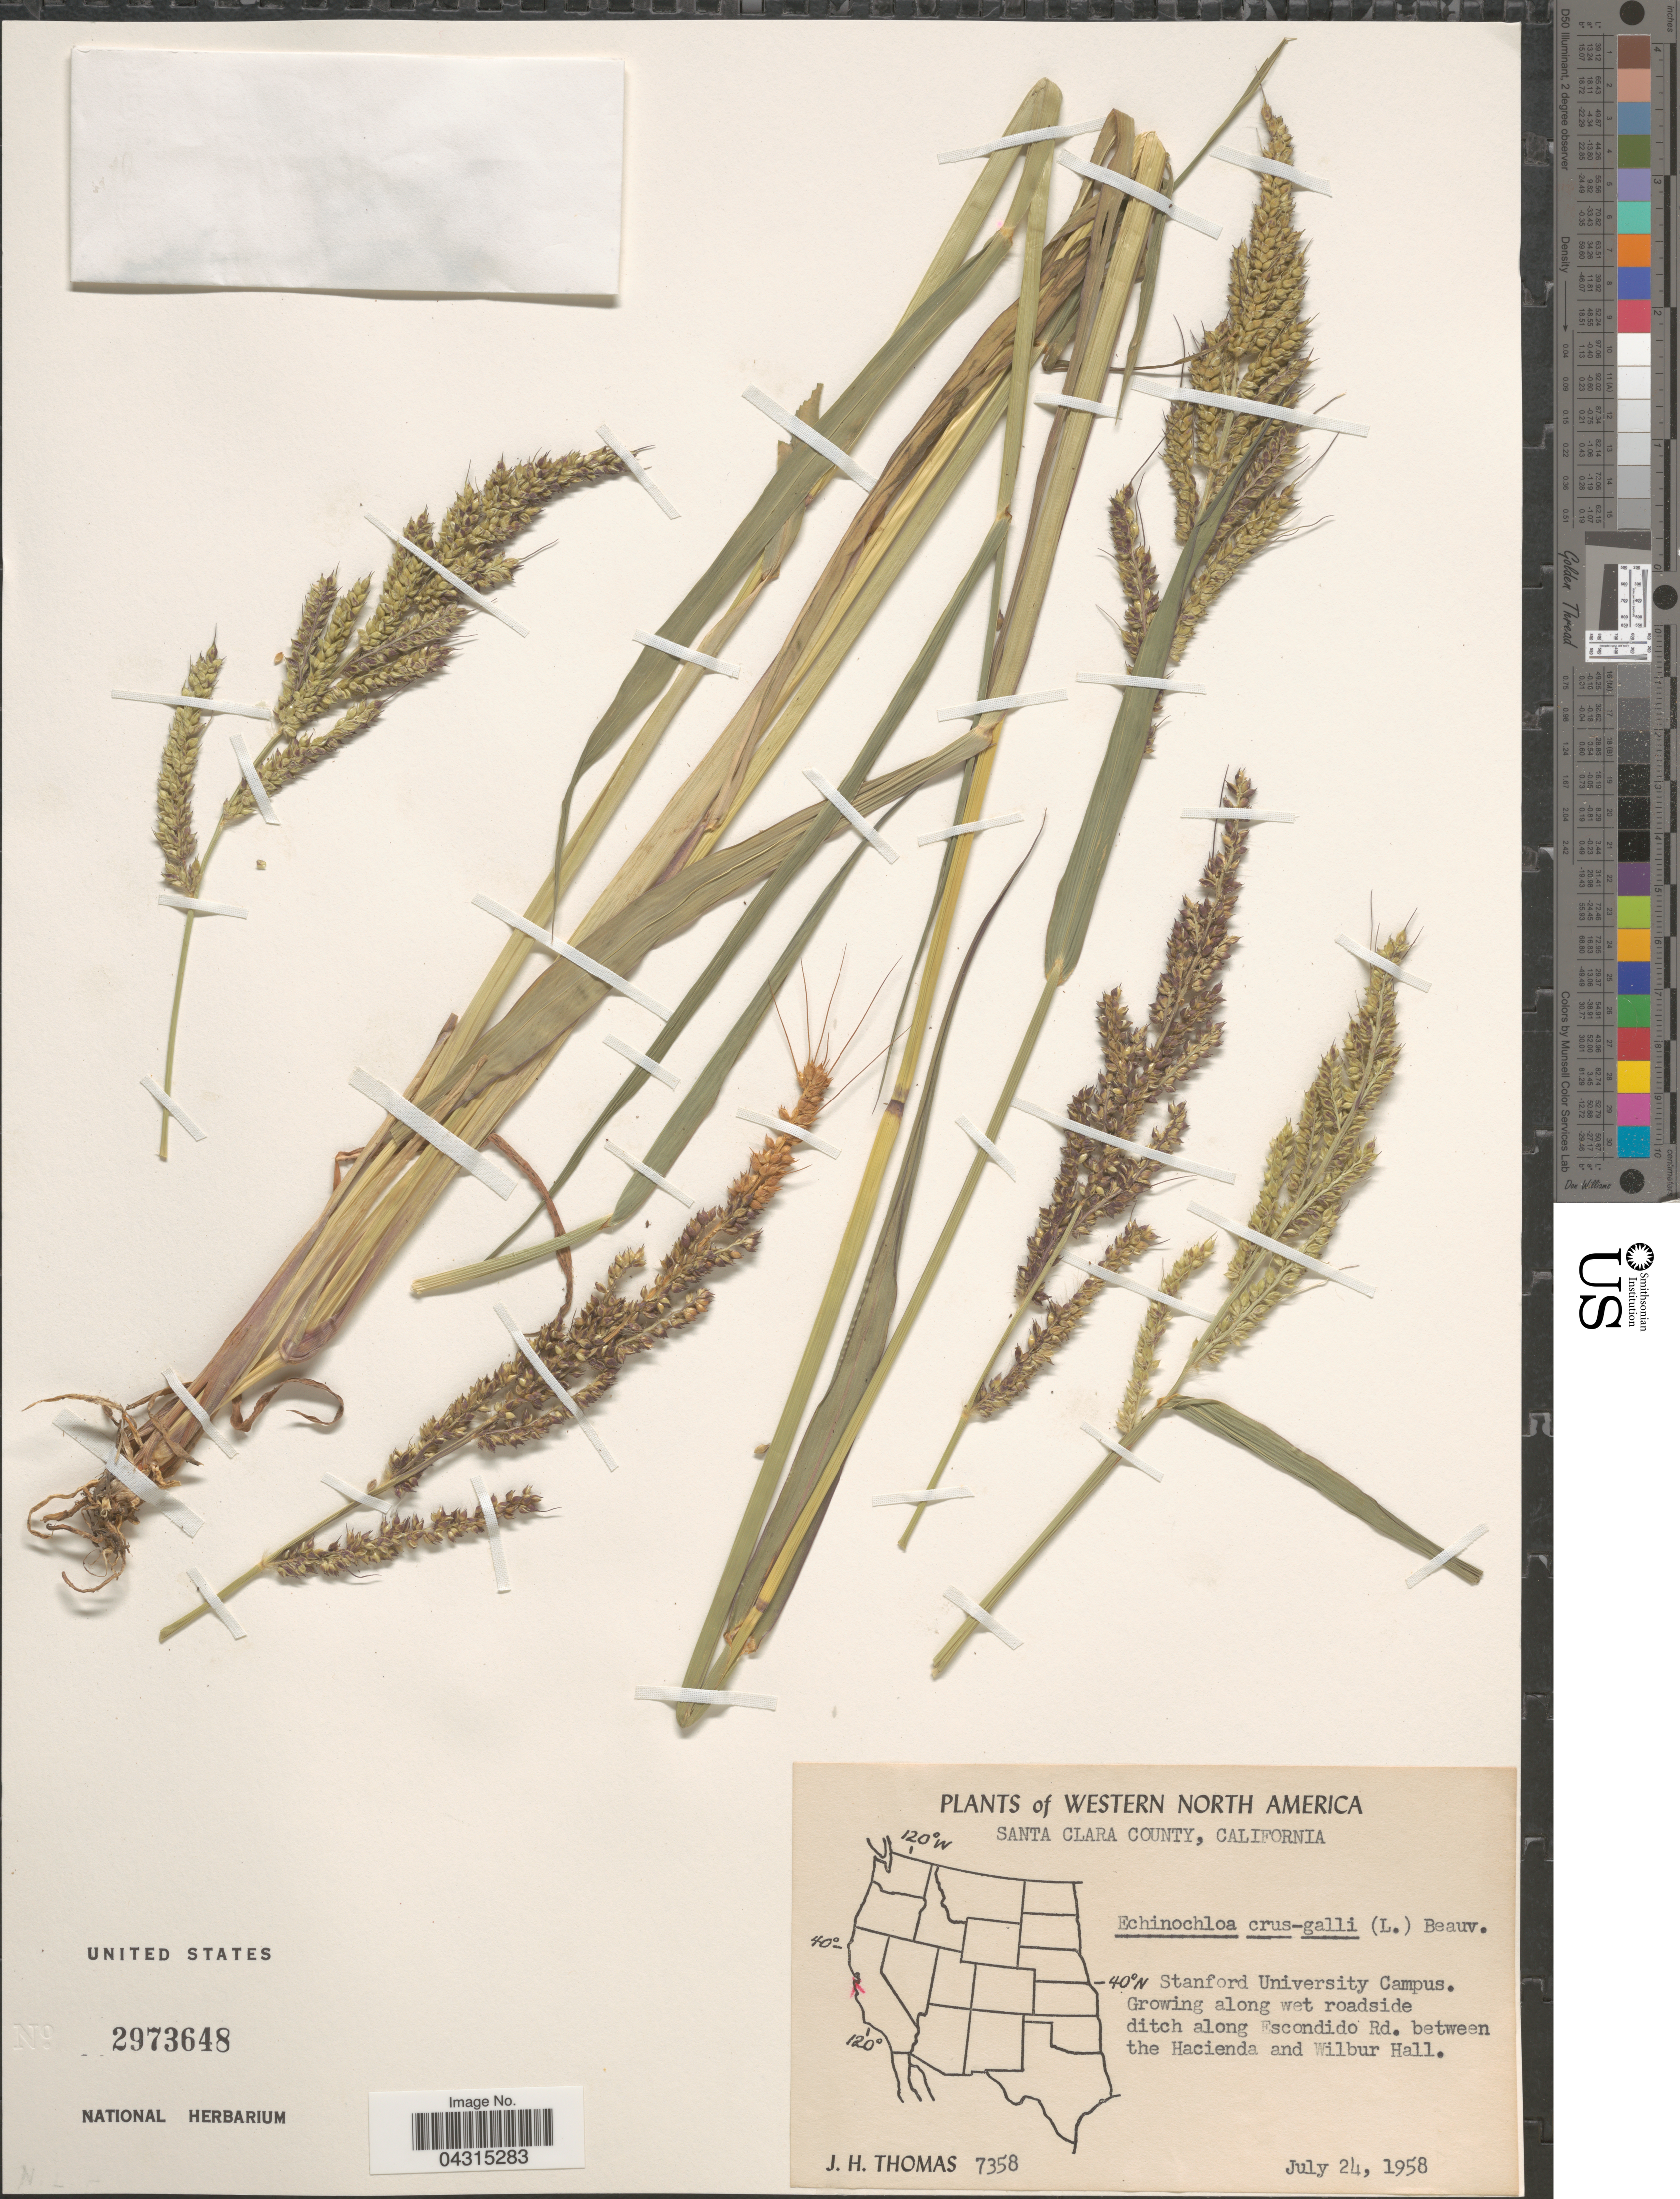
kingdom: Plantae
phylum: Tracheophyta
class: Liliopsida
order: Poales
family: Poaceae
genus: Echinochloa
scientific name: Echinochloa crus-galli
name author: (L.) P. Beauv.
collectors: J. H. Thomas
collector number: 7358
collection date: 1958-07-24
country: United States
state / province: California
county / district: Santa Clara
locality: Western North America. Santa Clara County. Stanford University Campus. Growing along wet roadside ditch along Escondido Rd. between the Hacienda and Wilbur Hall.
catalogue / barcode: US 2973648